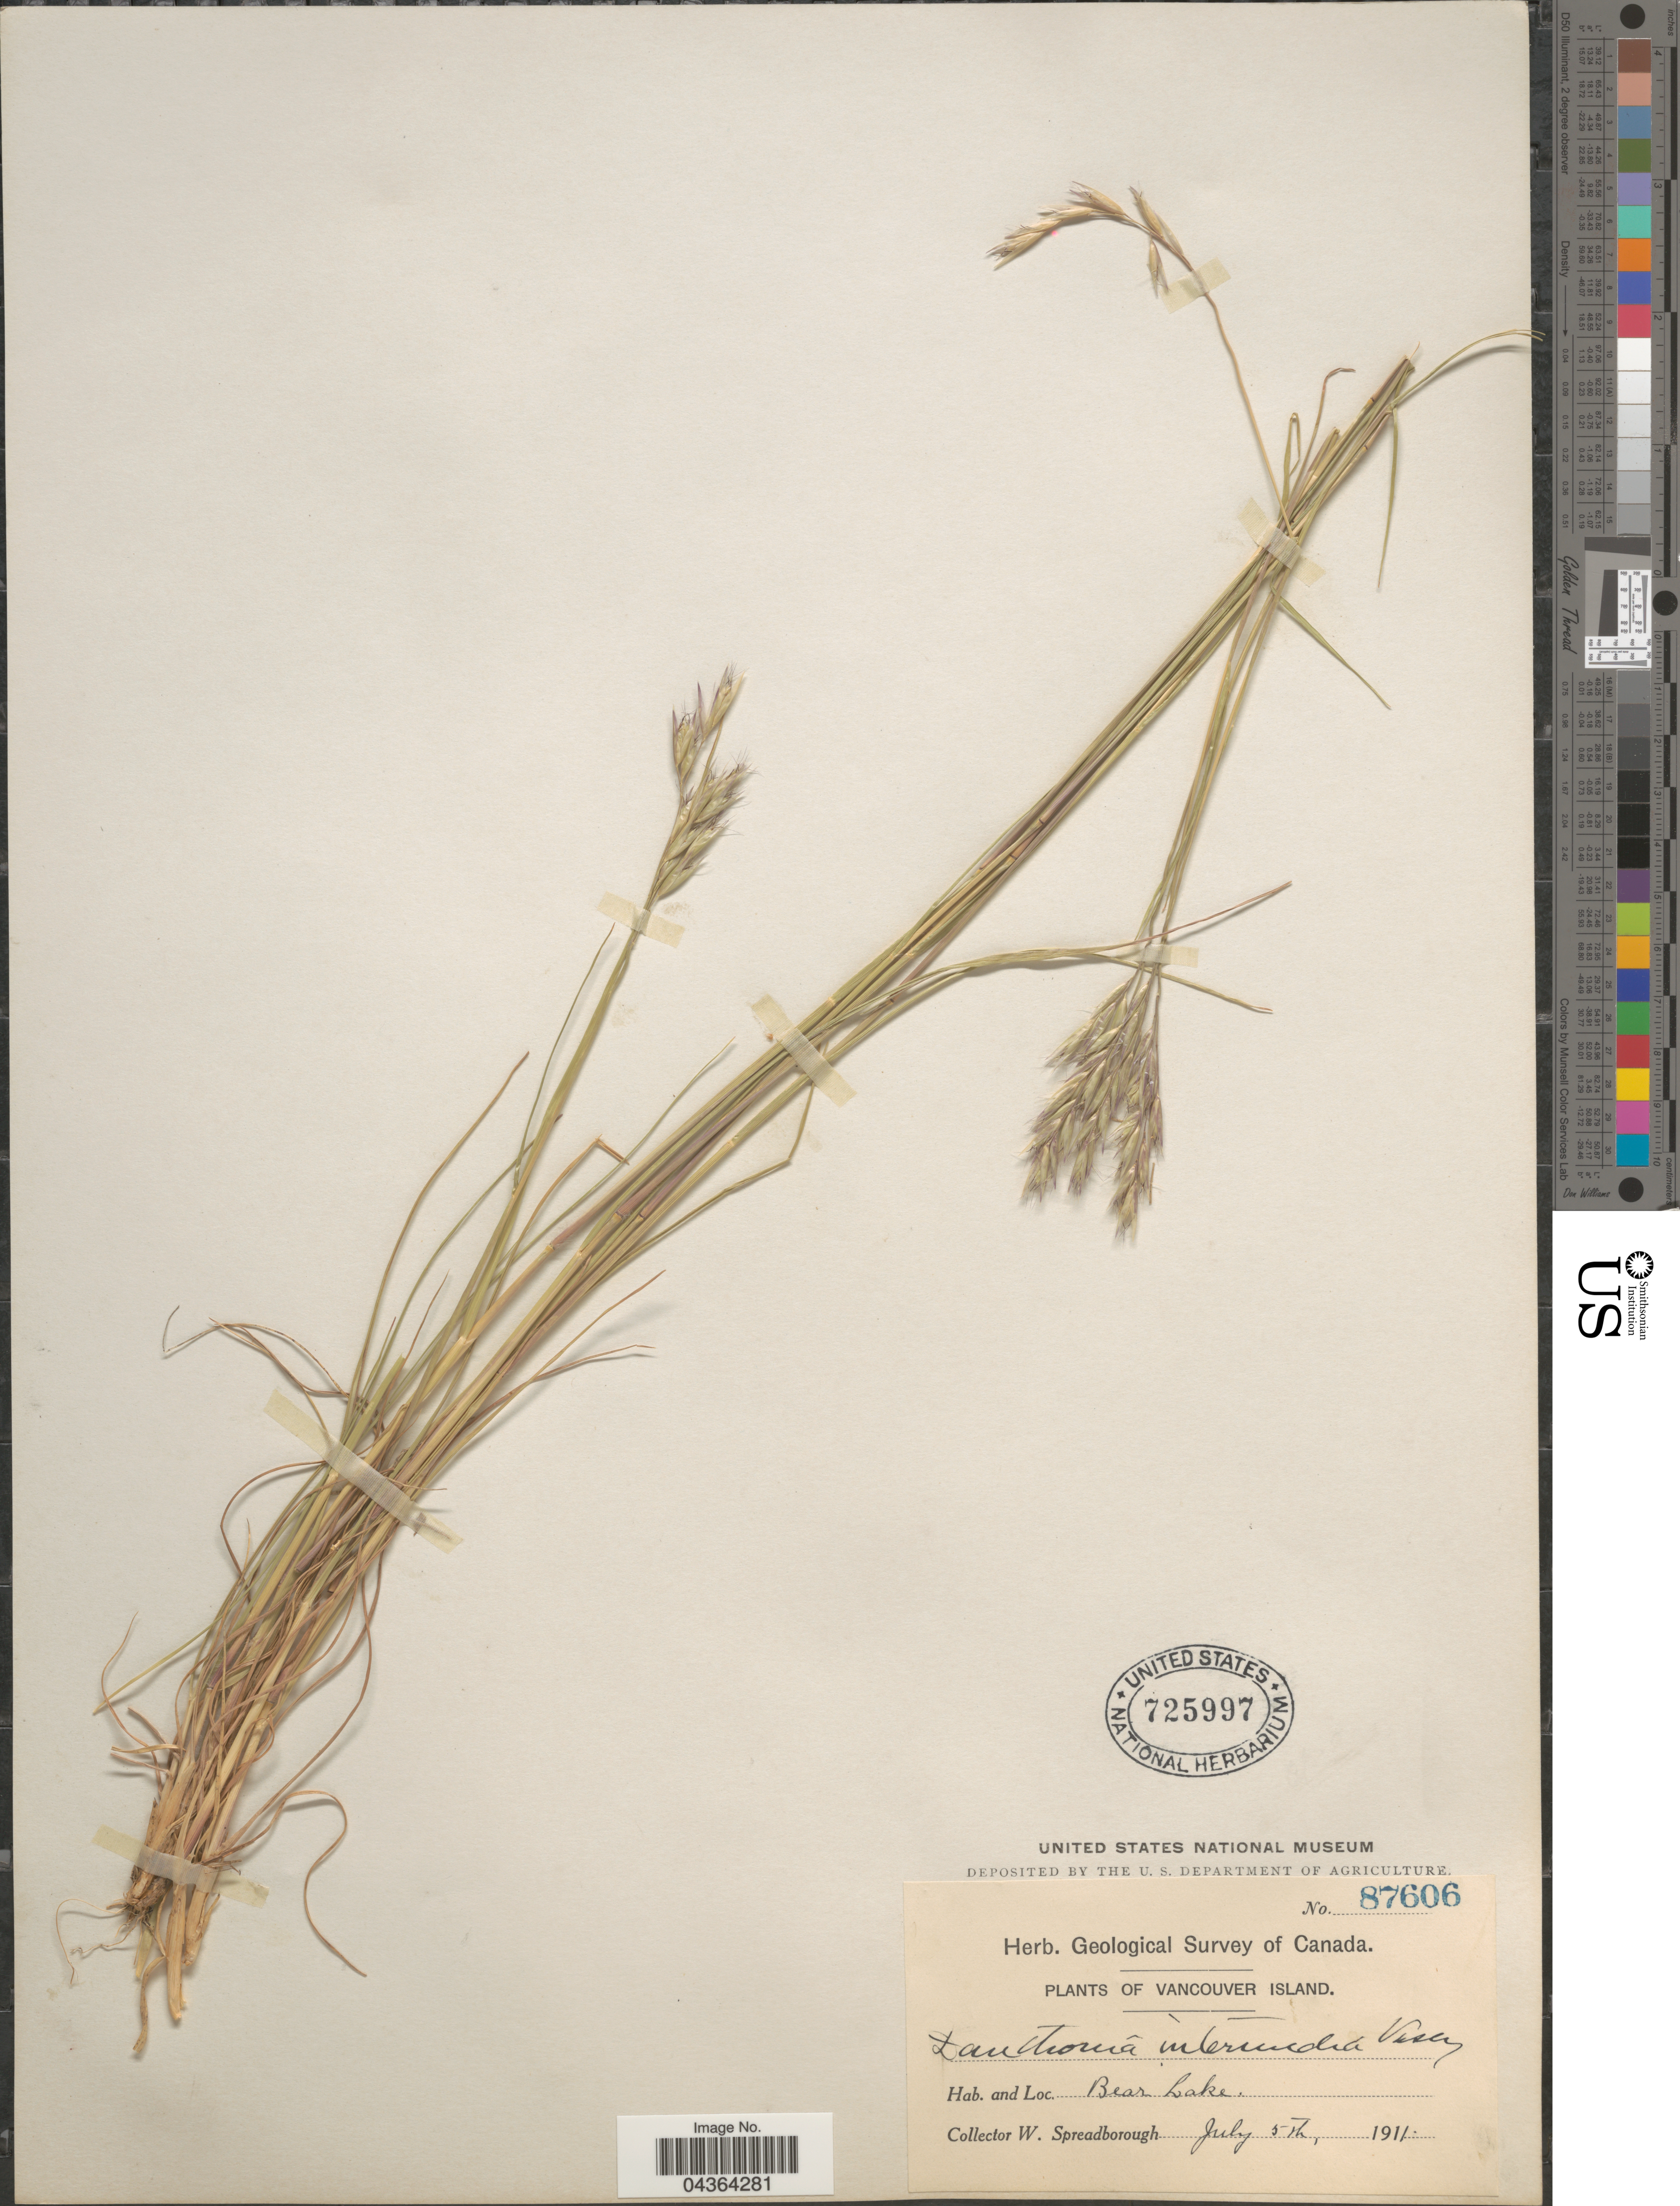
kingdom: Plantae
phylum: Tracheophyta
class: Liliopsida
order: Poales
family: Poaceae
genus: Danthonia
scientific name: Danthonia spicata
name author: (L.) P. Beauv. ex Roem. & Schult.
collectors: W. Spreadborough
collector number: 87606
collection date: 1911-07-05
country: Canada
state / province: British Columbia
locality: Geological Survey of Canada. Vancouver Island. Bear Lake.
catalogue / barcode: US 725997